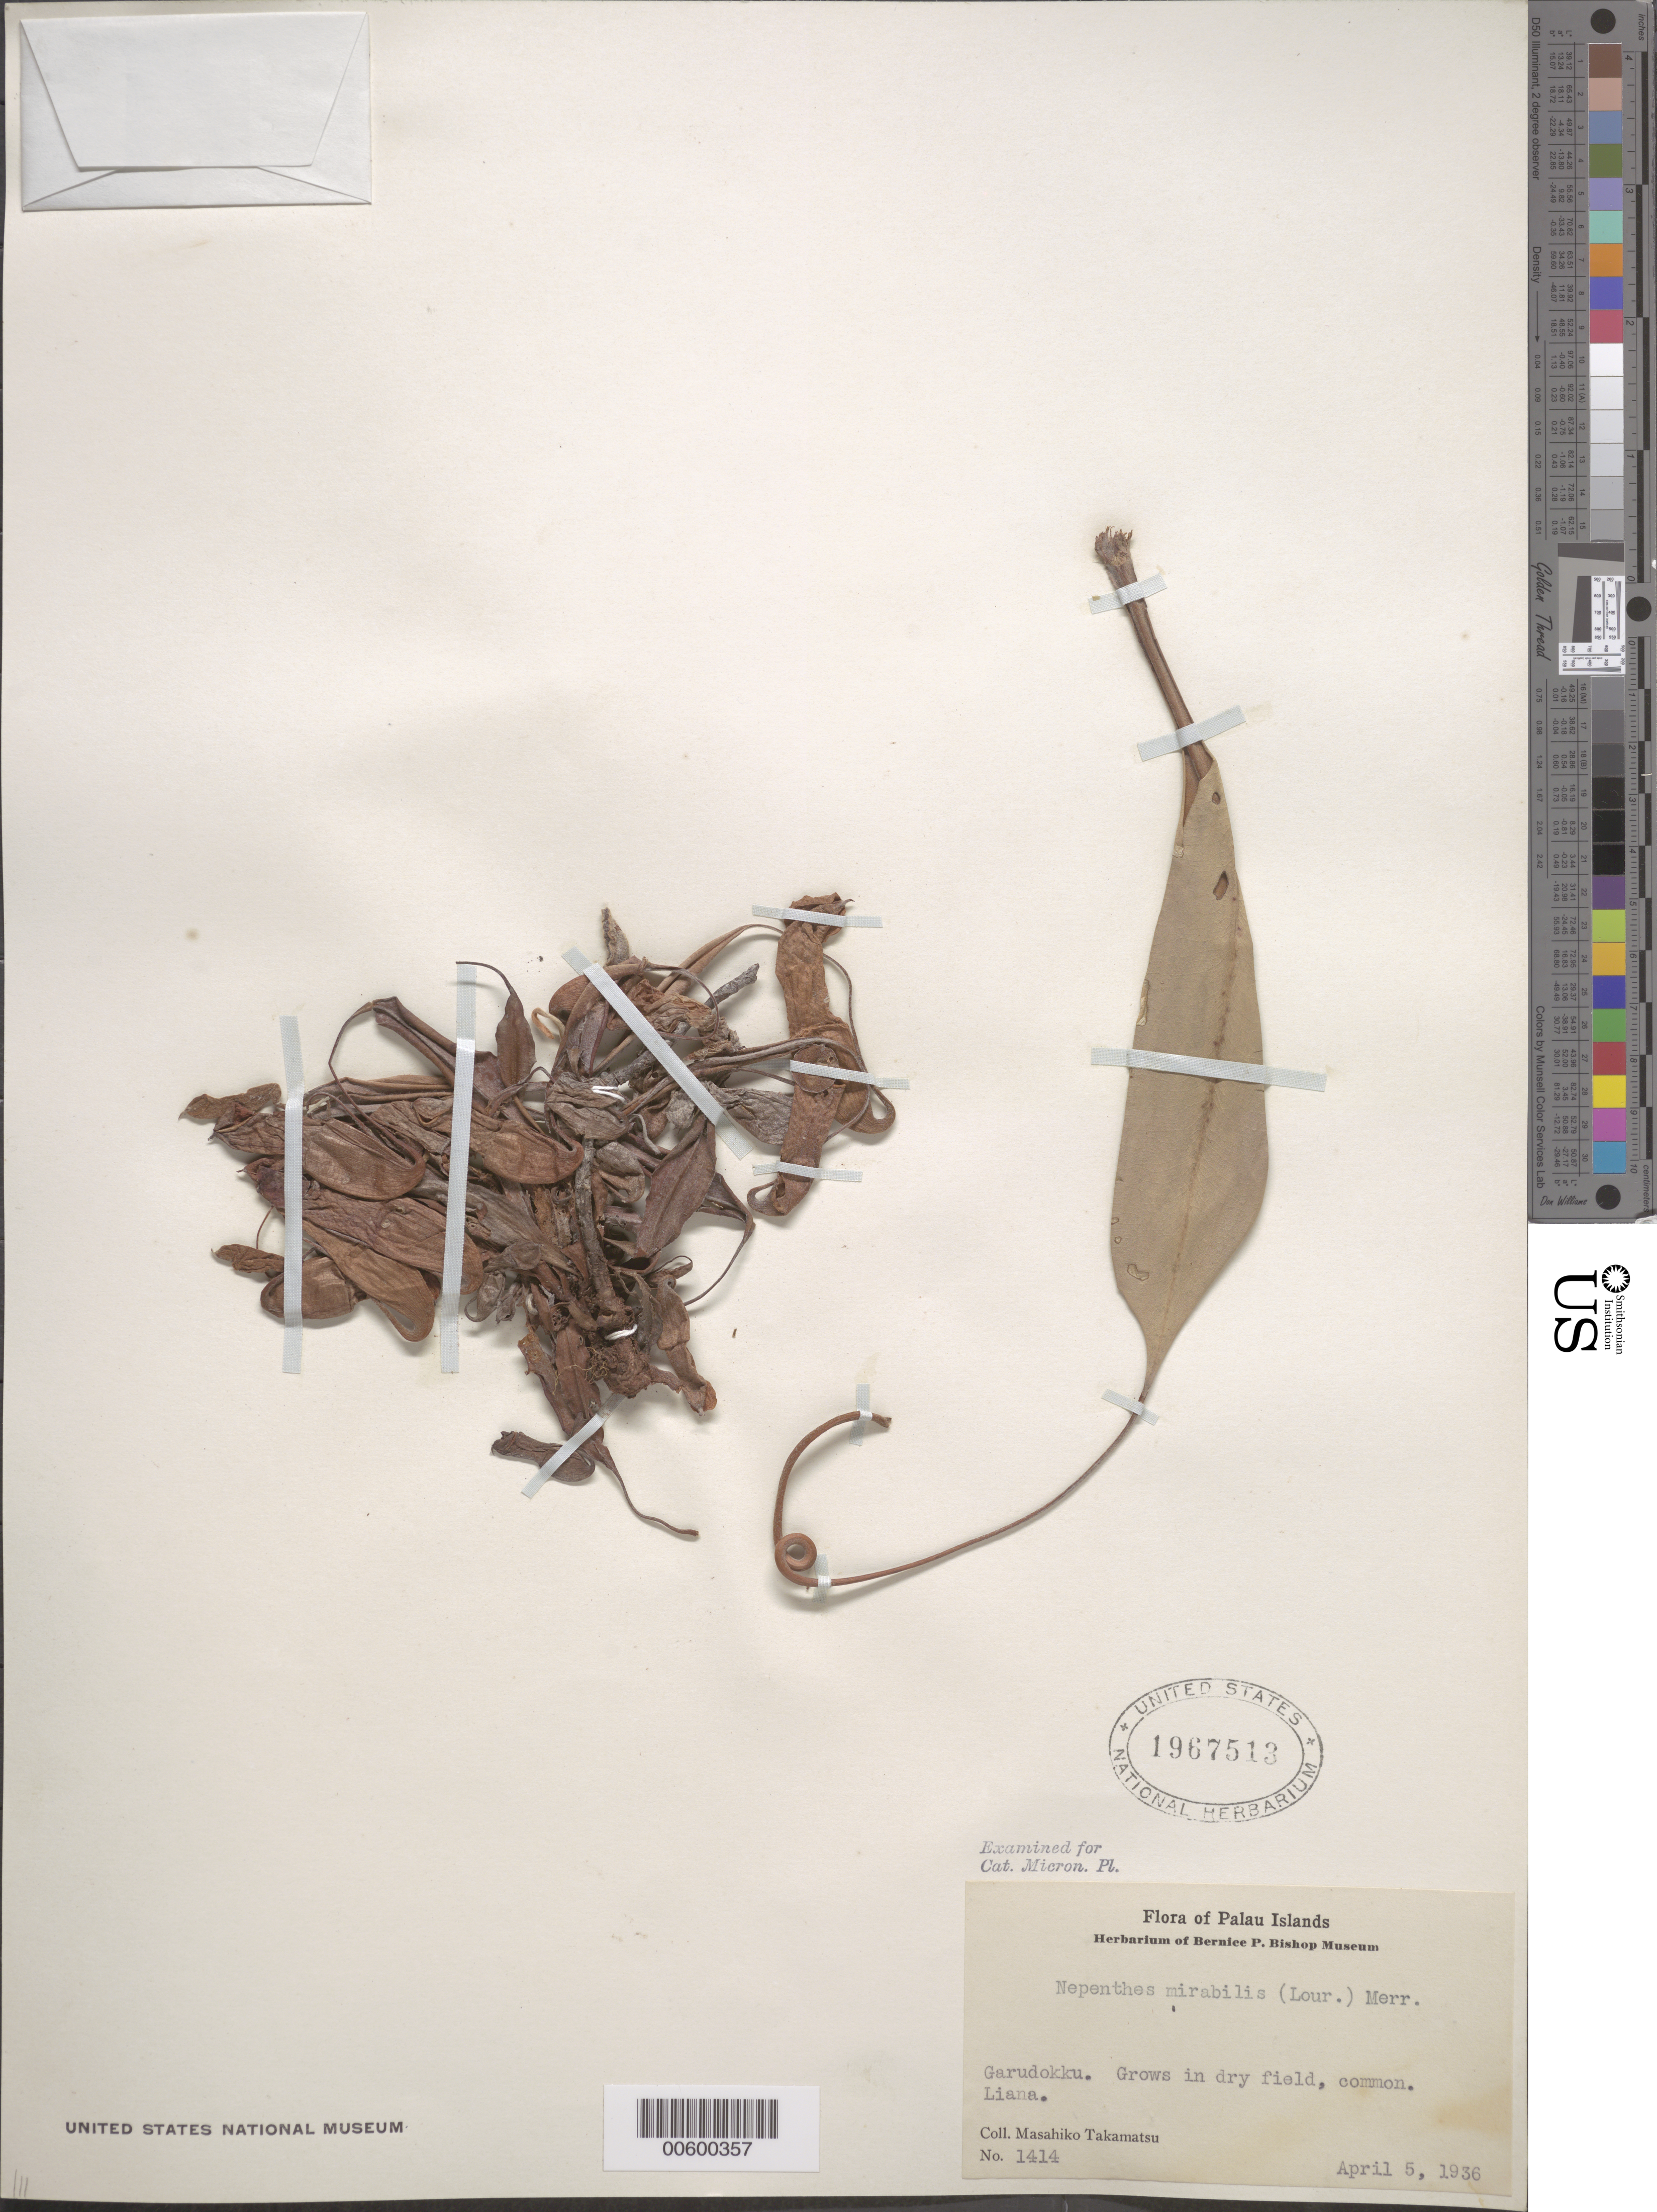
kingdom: Plantae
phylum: Tracheophyta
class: Magnoliopsida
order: Caryophyllales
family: Nepenthaceae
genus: Nepenthes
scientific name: Nepenthes mirabilis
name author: (Lour.) Druce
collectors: M. Takamatsu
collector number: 1414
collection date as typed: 05 Apr 1936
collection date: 1936-04-05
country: Palau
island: Babeldaob [Babelthuap]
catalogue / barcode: US 1967513